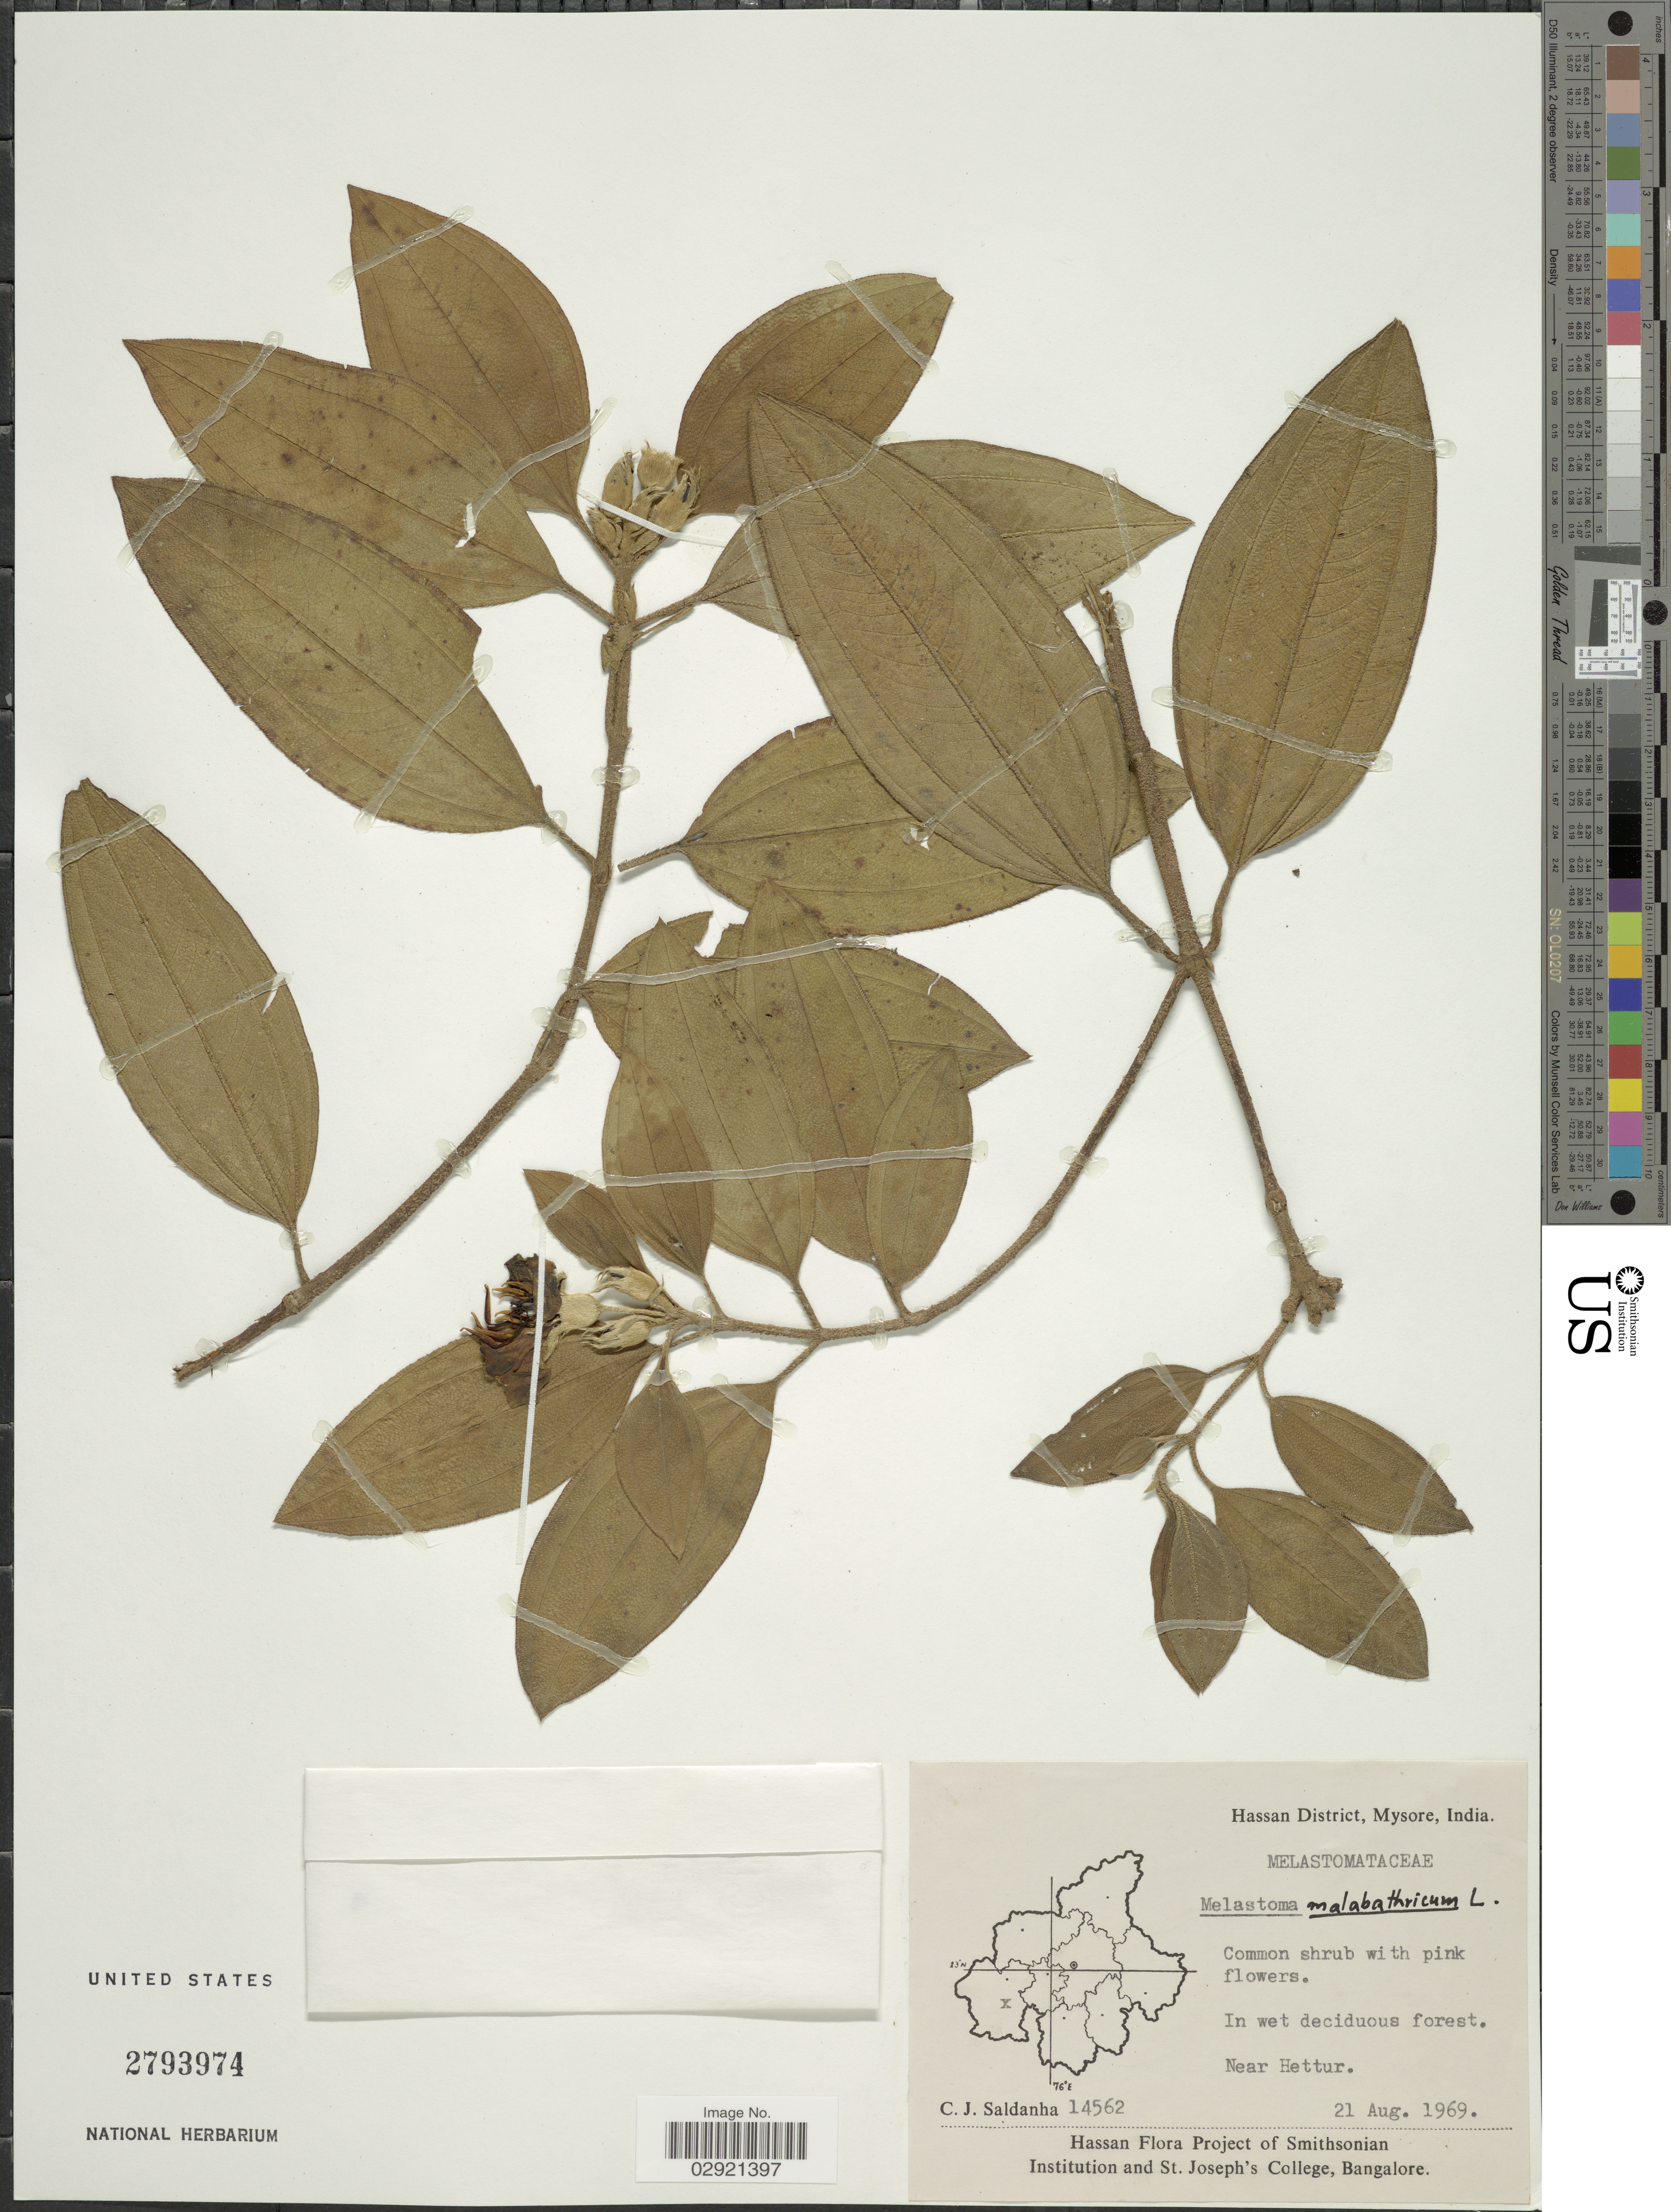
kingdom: Plantae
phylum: Tracheophyta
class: Magnoliopsida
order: Myrtales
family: Melastomataceae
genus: Melastoma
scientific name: Melastoma malabathricum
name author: L.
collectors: C. J. Saldanha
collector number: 14562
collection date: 1969-08-21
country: India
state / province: Karnataka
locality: Hassan District, Mysore. Near Hettur.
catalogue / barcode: US 2793974